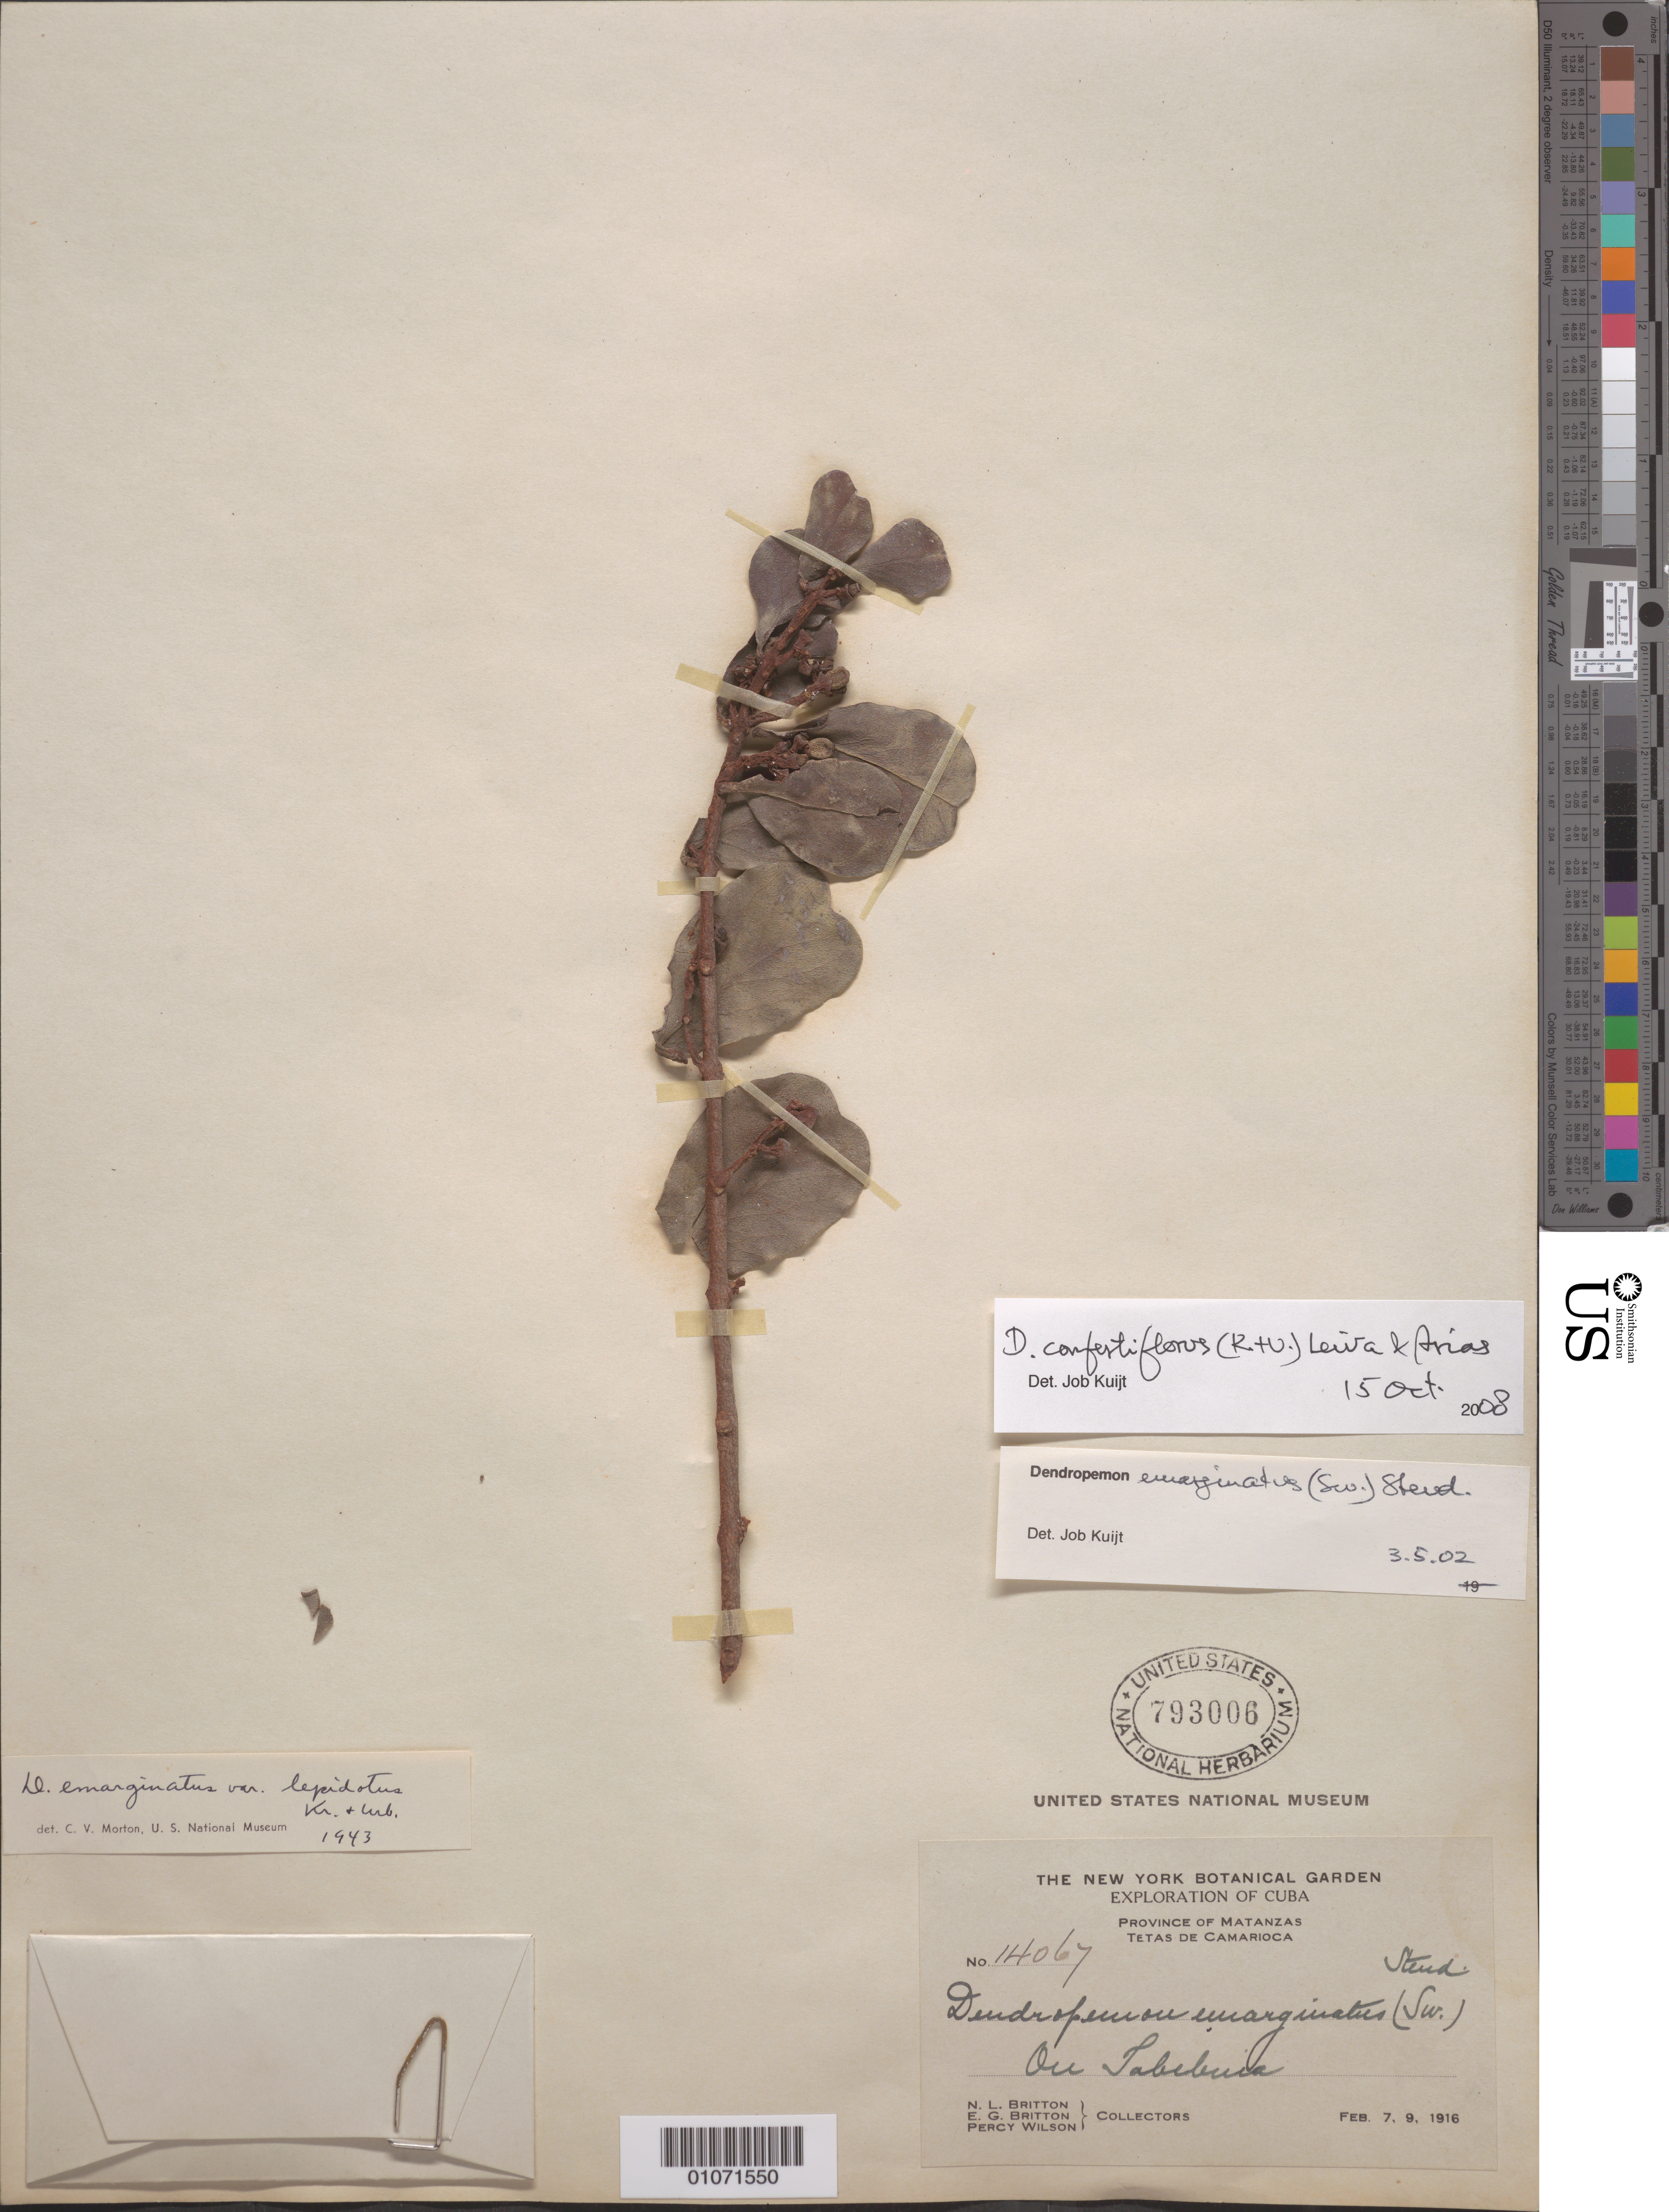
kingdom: Plantae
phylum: Tracheophyta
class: Magnoliopsida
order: Santalales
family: Loranthaceae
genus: Dendropemon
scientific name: Dendropemon confertiflorus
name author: (Krug & Urb.) Leiva & I. Arias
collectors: E. G. Britton & P. Wilson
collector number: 14067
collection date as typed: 07 Feb 1916 to 08 Feb 1916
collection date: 1916-02-07/1916-02-08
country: Cuba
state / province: Matanzas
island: Cuba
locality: Tetas de Camarioca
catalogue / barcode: US 793006